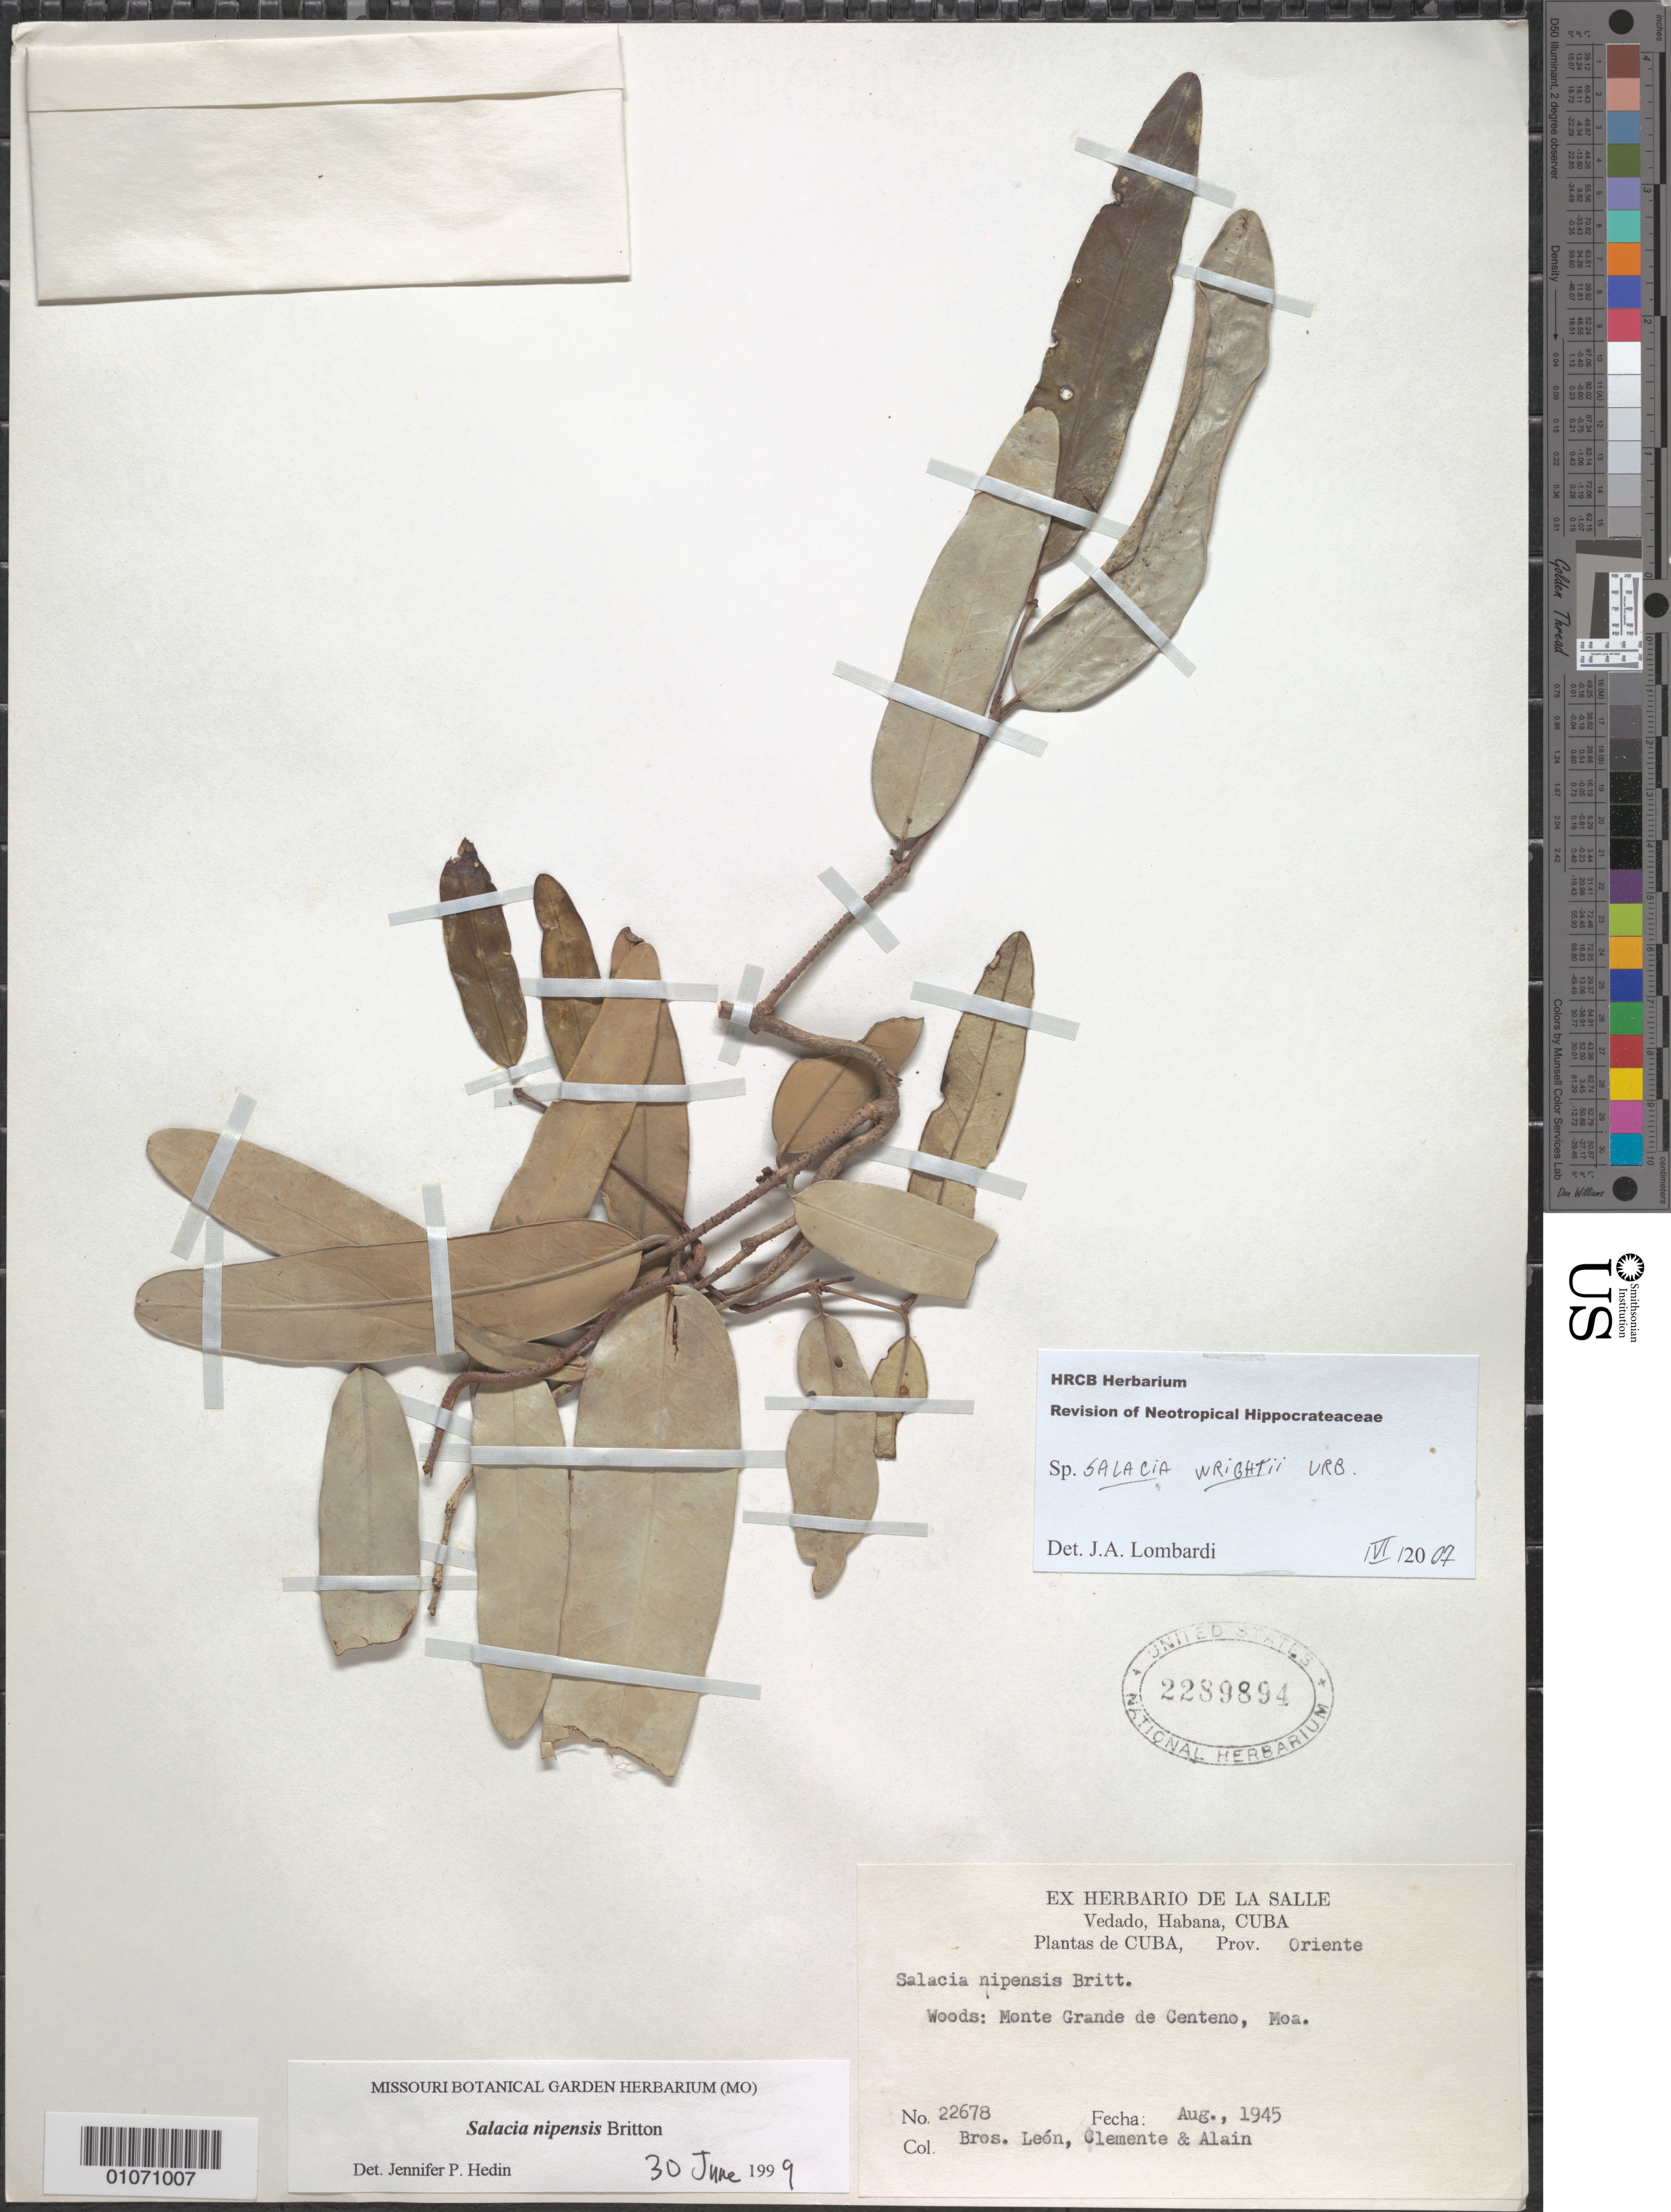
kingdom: Plantae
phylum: Tracheophyta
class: Magnoliopsida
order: Celastrales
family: Celastraceae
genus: Salacia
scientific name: Salacia wrightii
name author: Urb.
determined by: Lombardi, Julio A.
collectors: Bro. León, Bro. Clemente & A. H. Liogier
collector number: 22678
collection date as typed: Aug 1945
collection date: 1945-08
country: Cuba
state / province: Holguín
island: Cuba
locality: Monte Grande de Centeno, Moa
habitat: Woods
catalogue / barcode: US 2289894